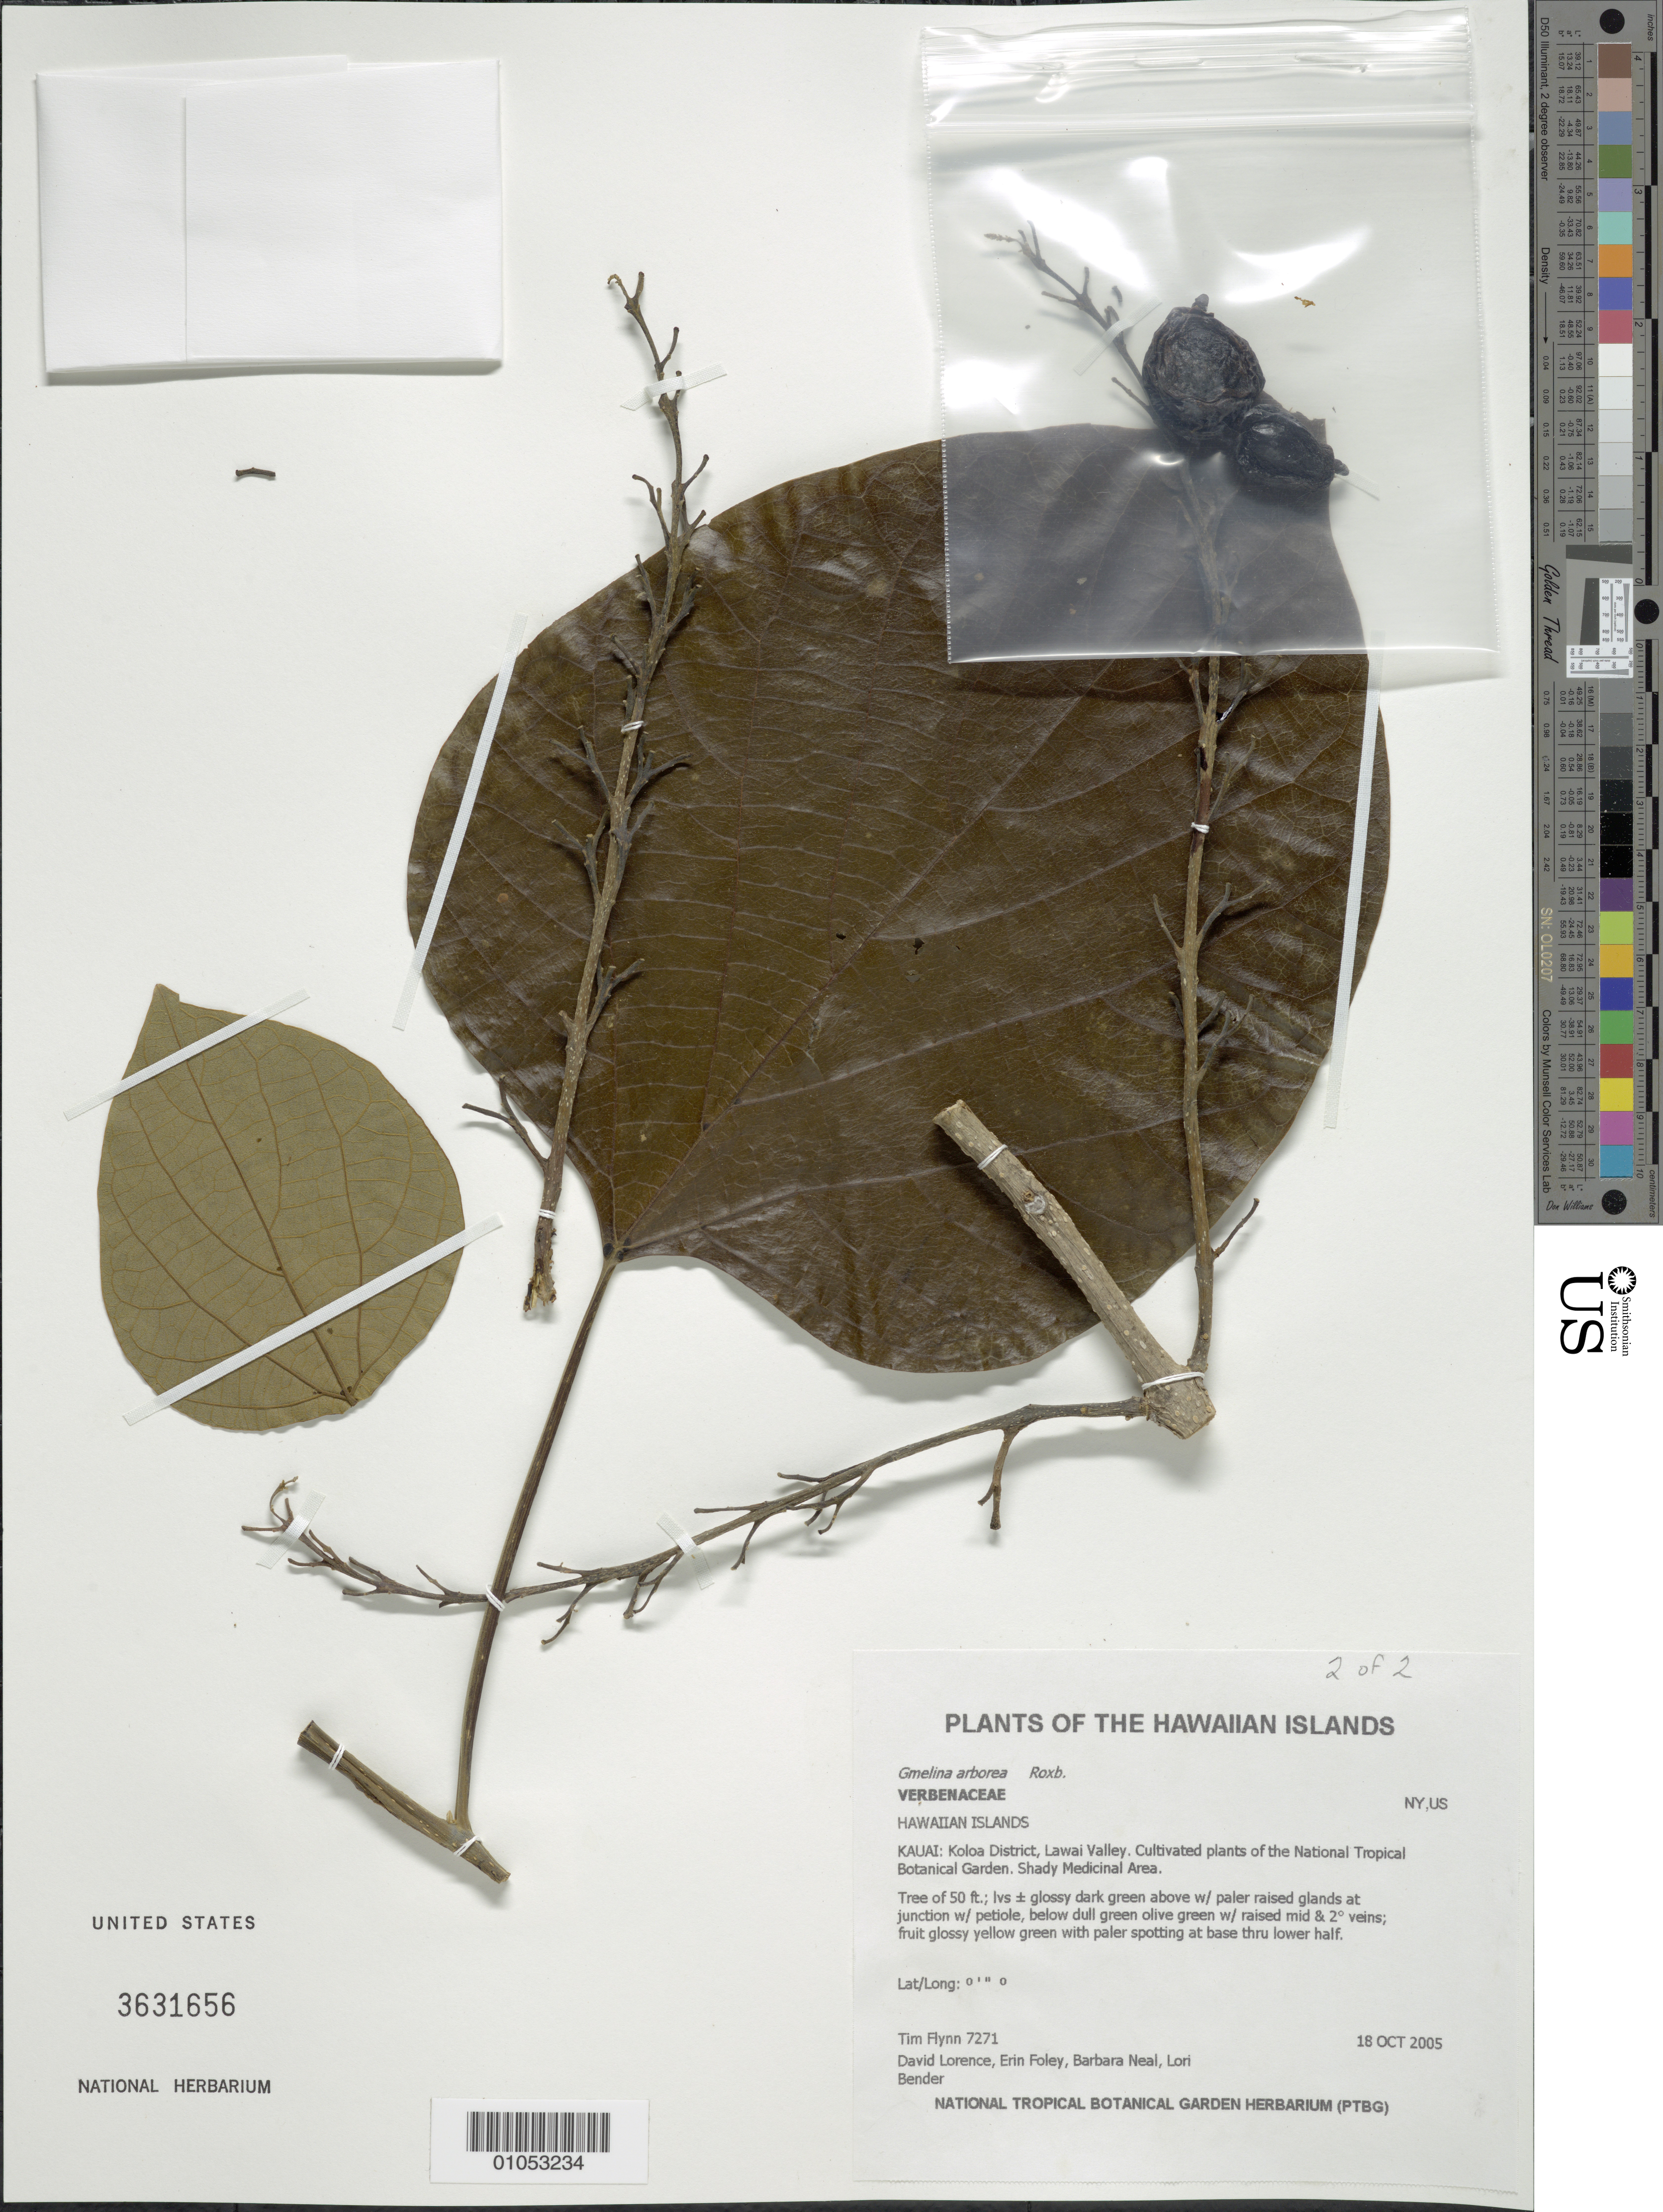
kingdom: Plantae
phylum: Tracheophyta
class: Magnoliopsida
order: Lamiales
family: Lamiaceae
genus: Gmelina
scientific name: Gmelina arborea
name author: Roxb. ex Sm.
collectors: T. W. Flynn, D. Lorence, E. Foley, B. Neal & L. Bender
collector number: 7271- Sheet 2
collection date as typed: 18 Oct 2005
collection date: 2005-10-18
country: United States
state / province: Hawaii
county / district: Kauai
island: Kaua'i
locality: Lawai Valley. Cultivated plants of NTBG. Shady Medicinal Area.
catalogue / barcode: US 3631656